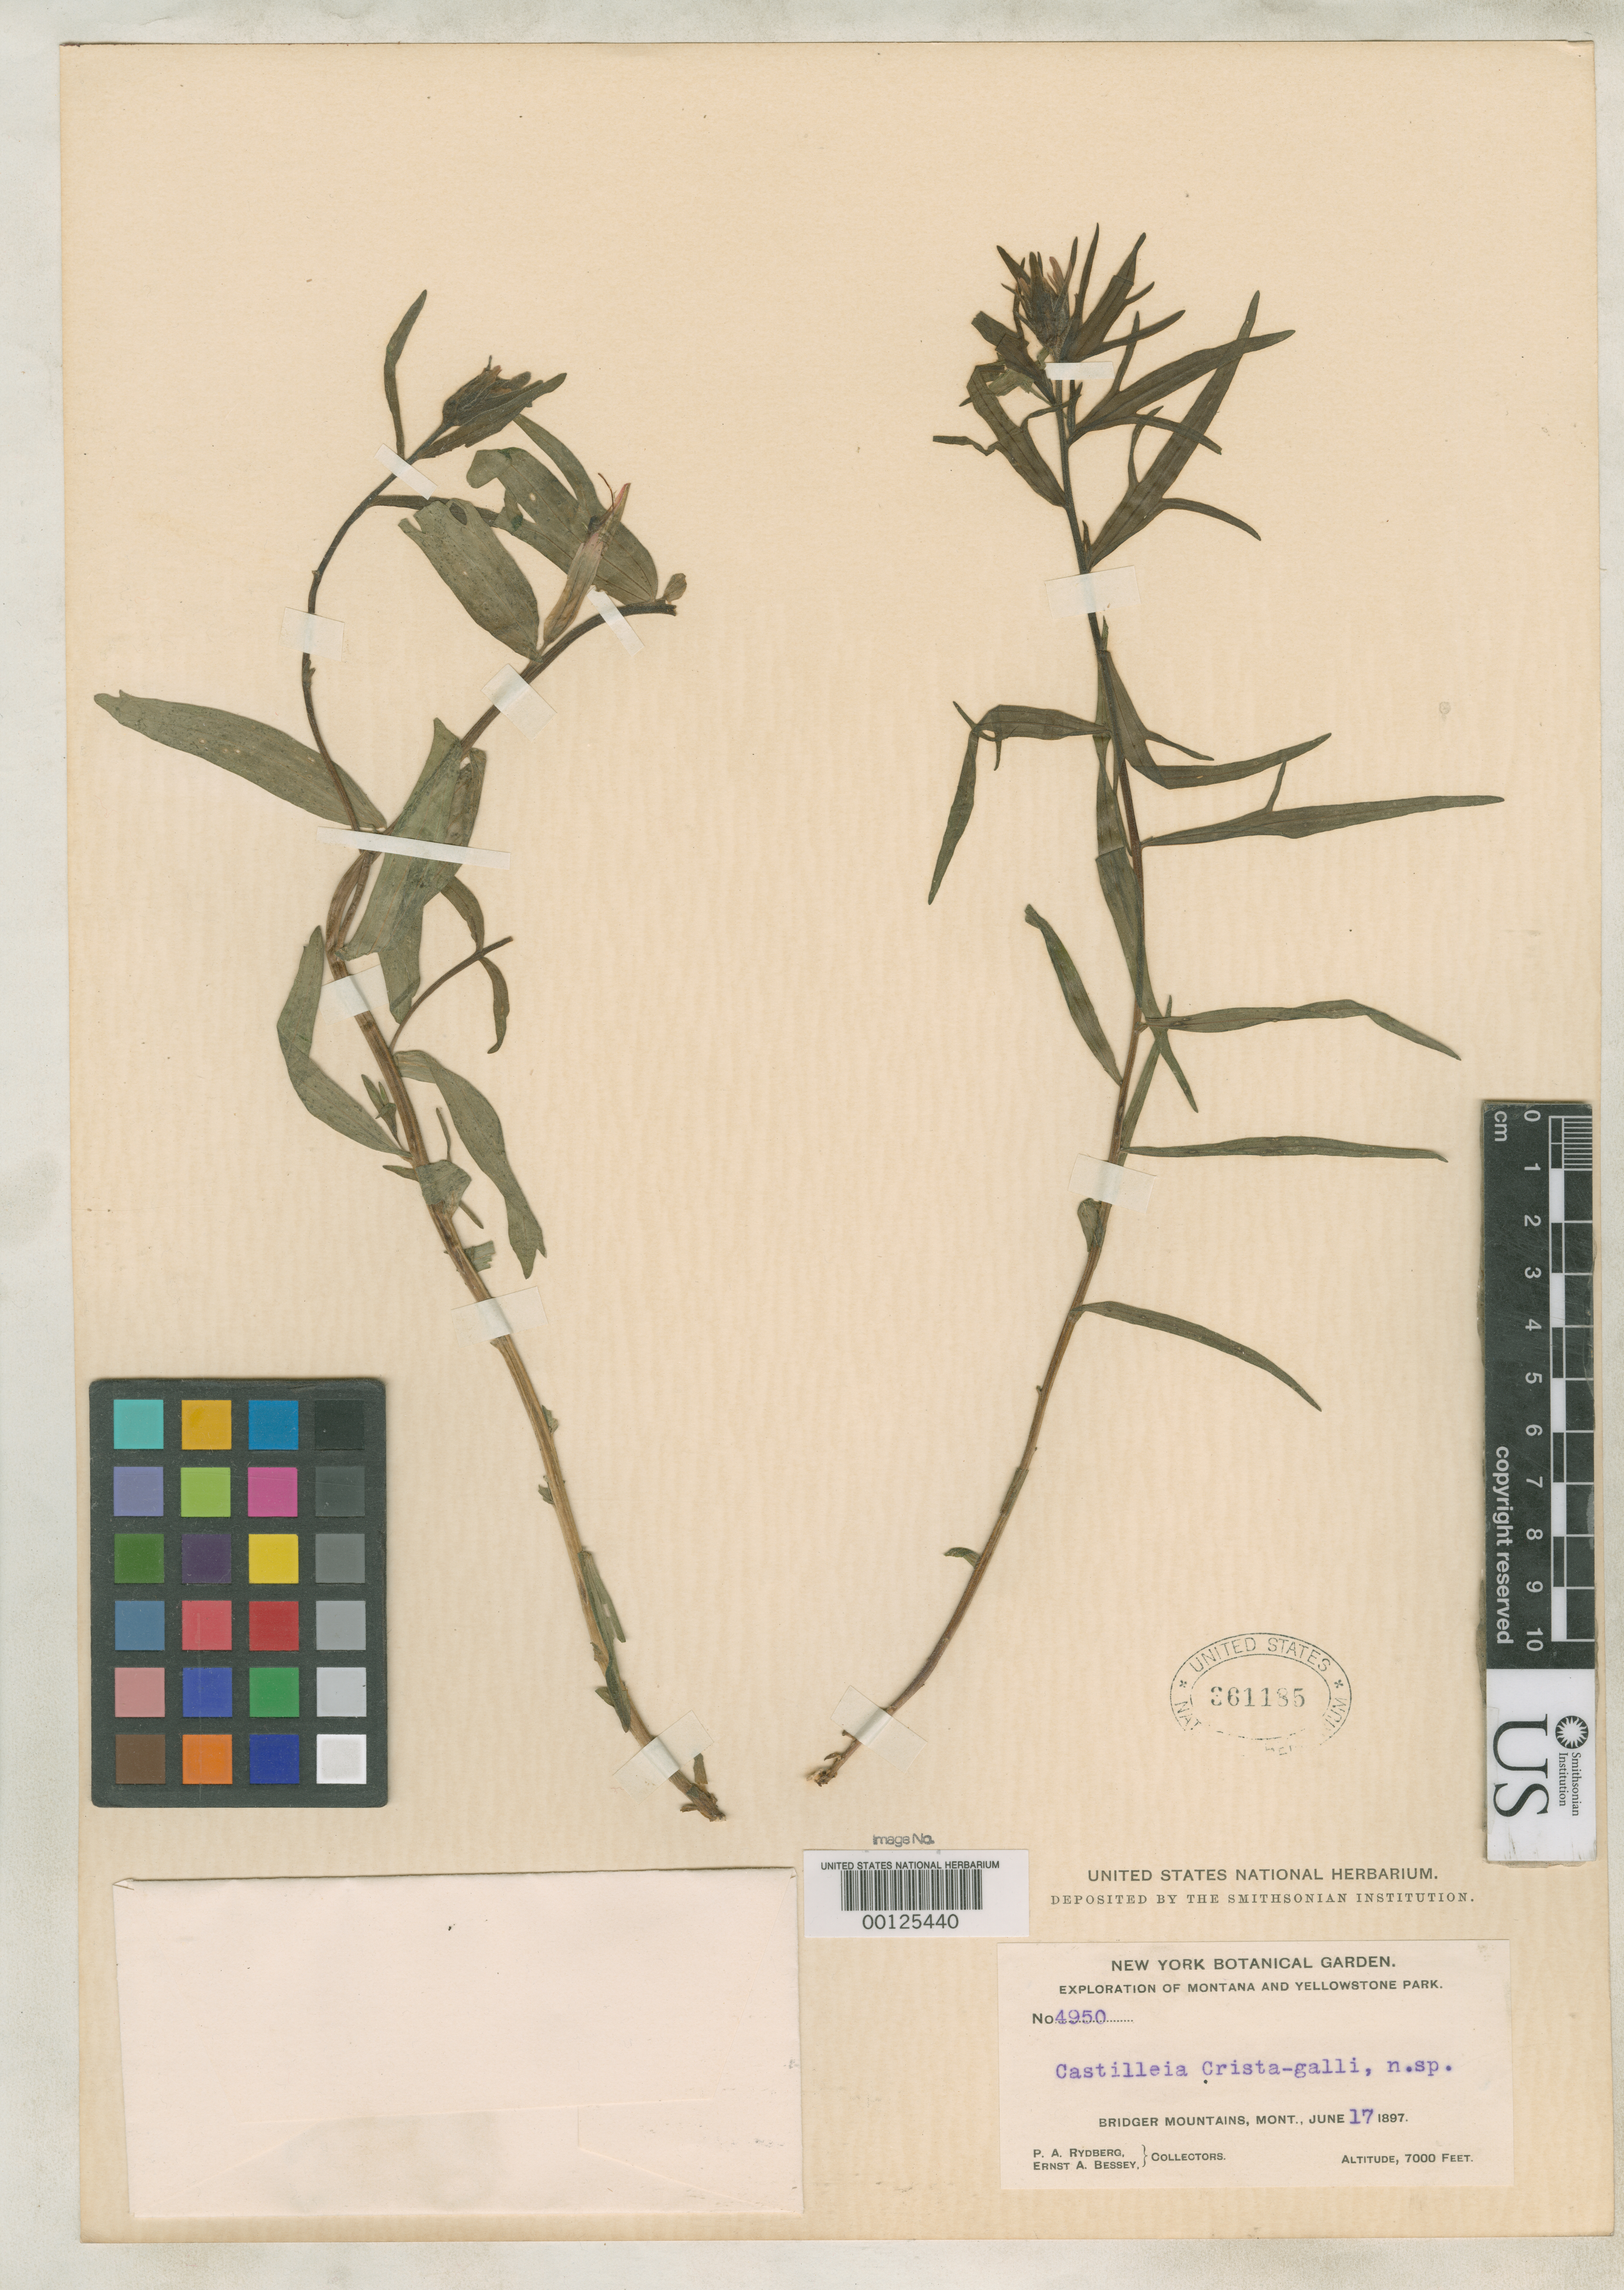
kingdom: Plantae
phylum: Tracheophyta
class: Magnoliopsida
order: Lamiales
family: Orobanchaceae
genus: Castilleja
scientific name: Castilleja crista-galli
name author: Rydb.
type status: Isotype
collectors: P. A. Rydberg & E. Bessey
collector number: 4950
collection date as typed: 17 Jun 1897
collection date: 1897-06-17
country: United States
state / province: Montana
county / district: Gallatin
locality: Bridger Mountains.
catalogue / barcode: US 361185